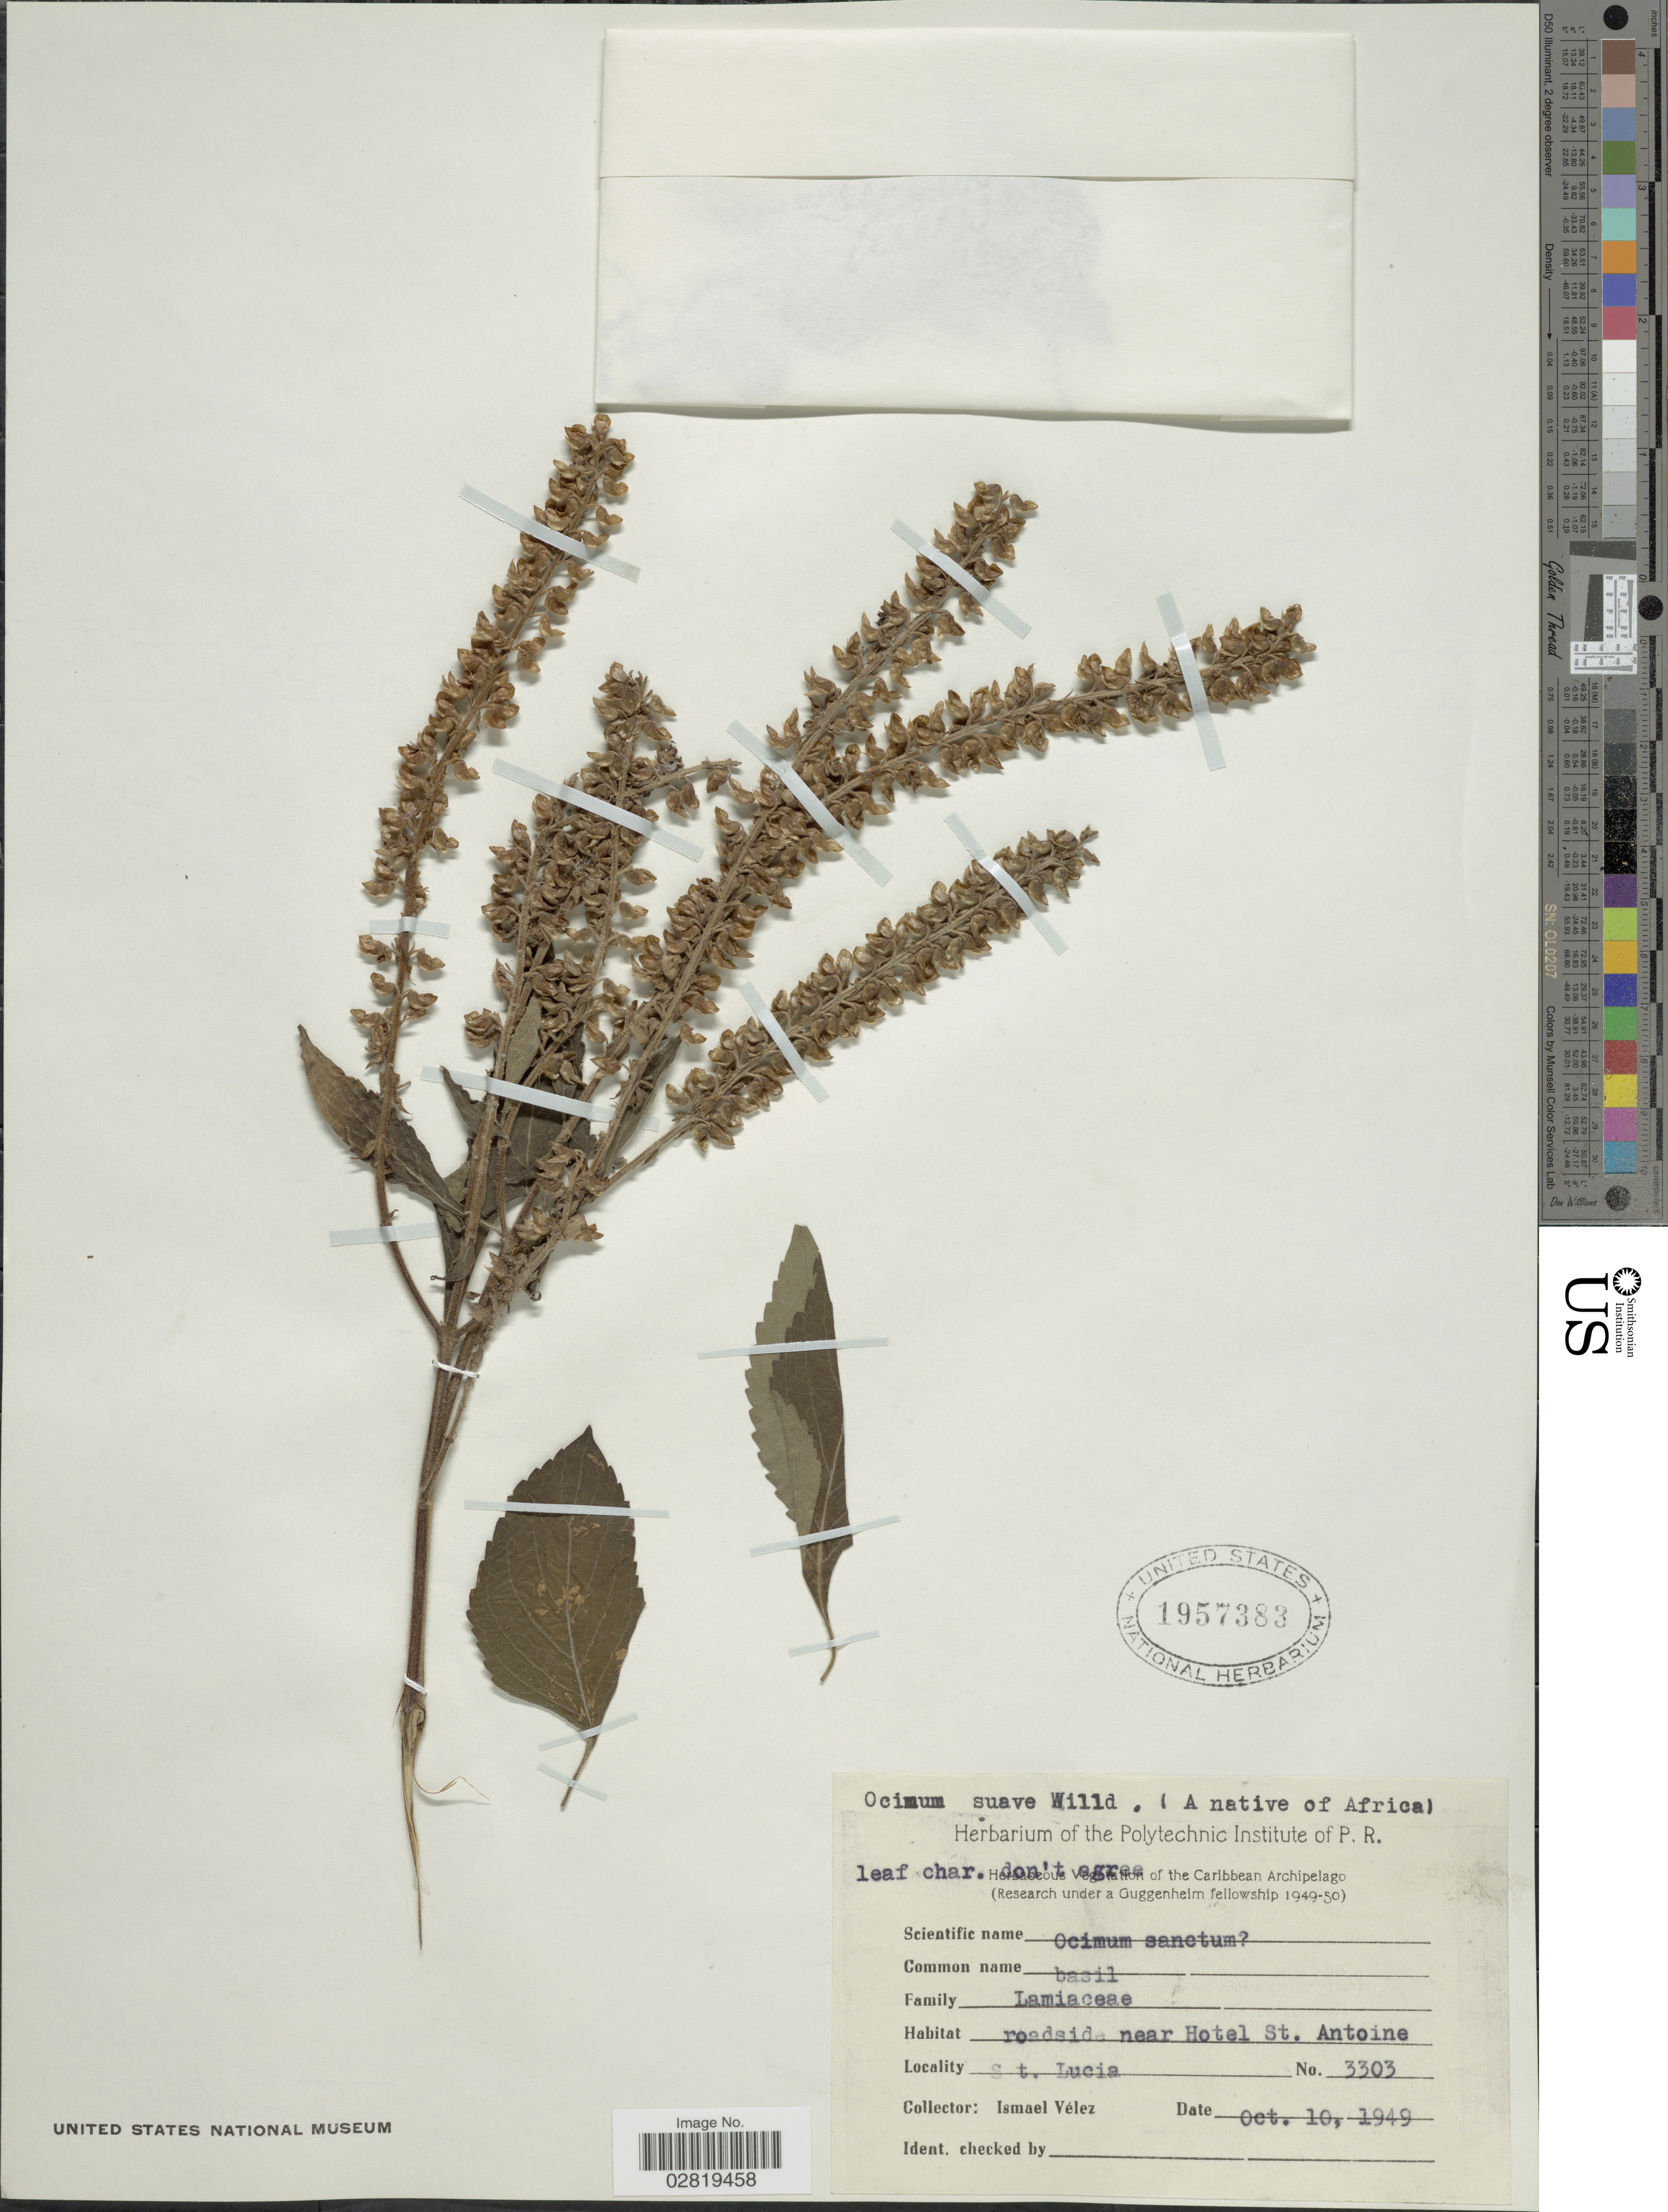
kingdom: Plantae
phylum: Tracheophyta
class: Magnoliopsida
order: Lamiales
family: Lamiaceae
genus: Ocimum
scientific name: Ocimum suave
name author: Willd.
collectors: I. Vélez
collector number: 3303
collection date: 1949-10-10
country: St. Lucia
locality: Roadside near Hotel St. Antoine, St. Lucia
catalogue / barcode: US 1957383